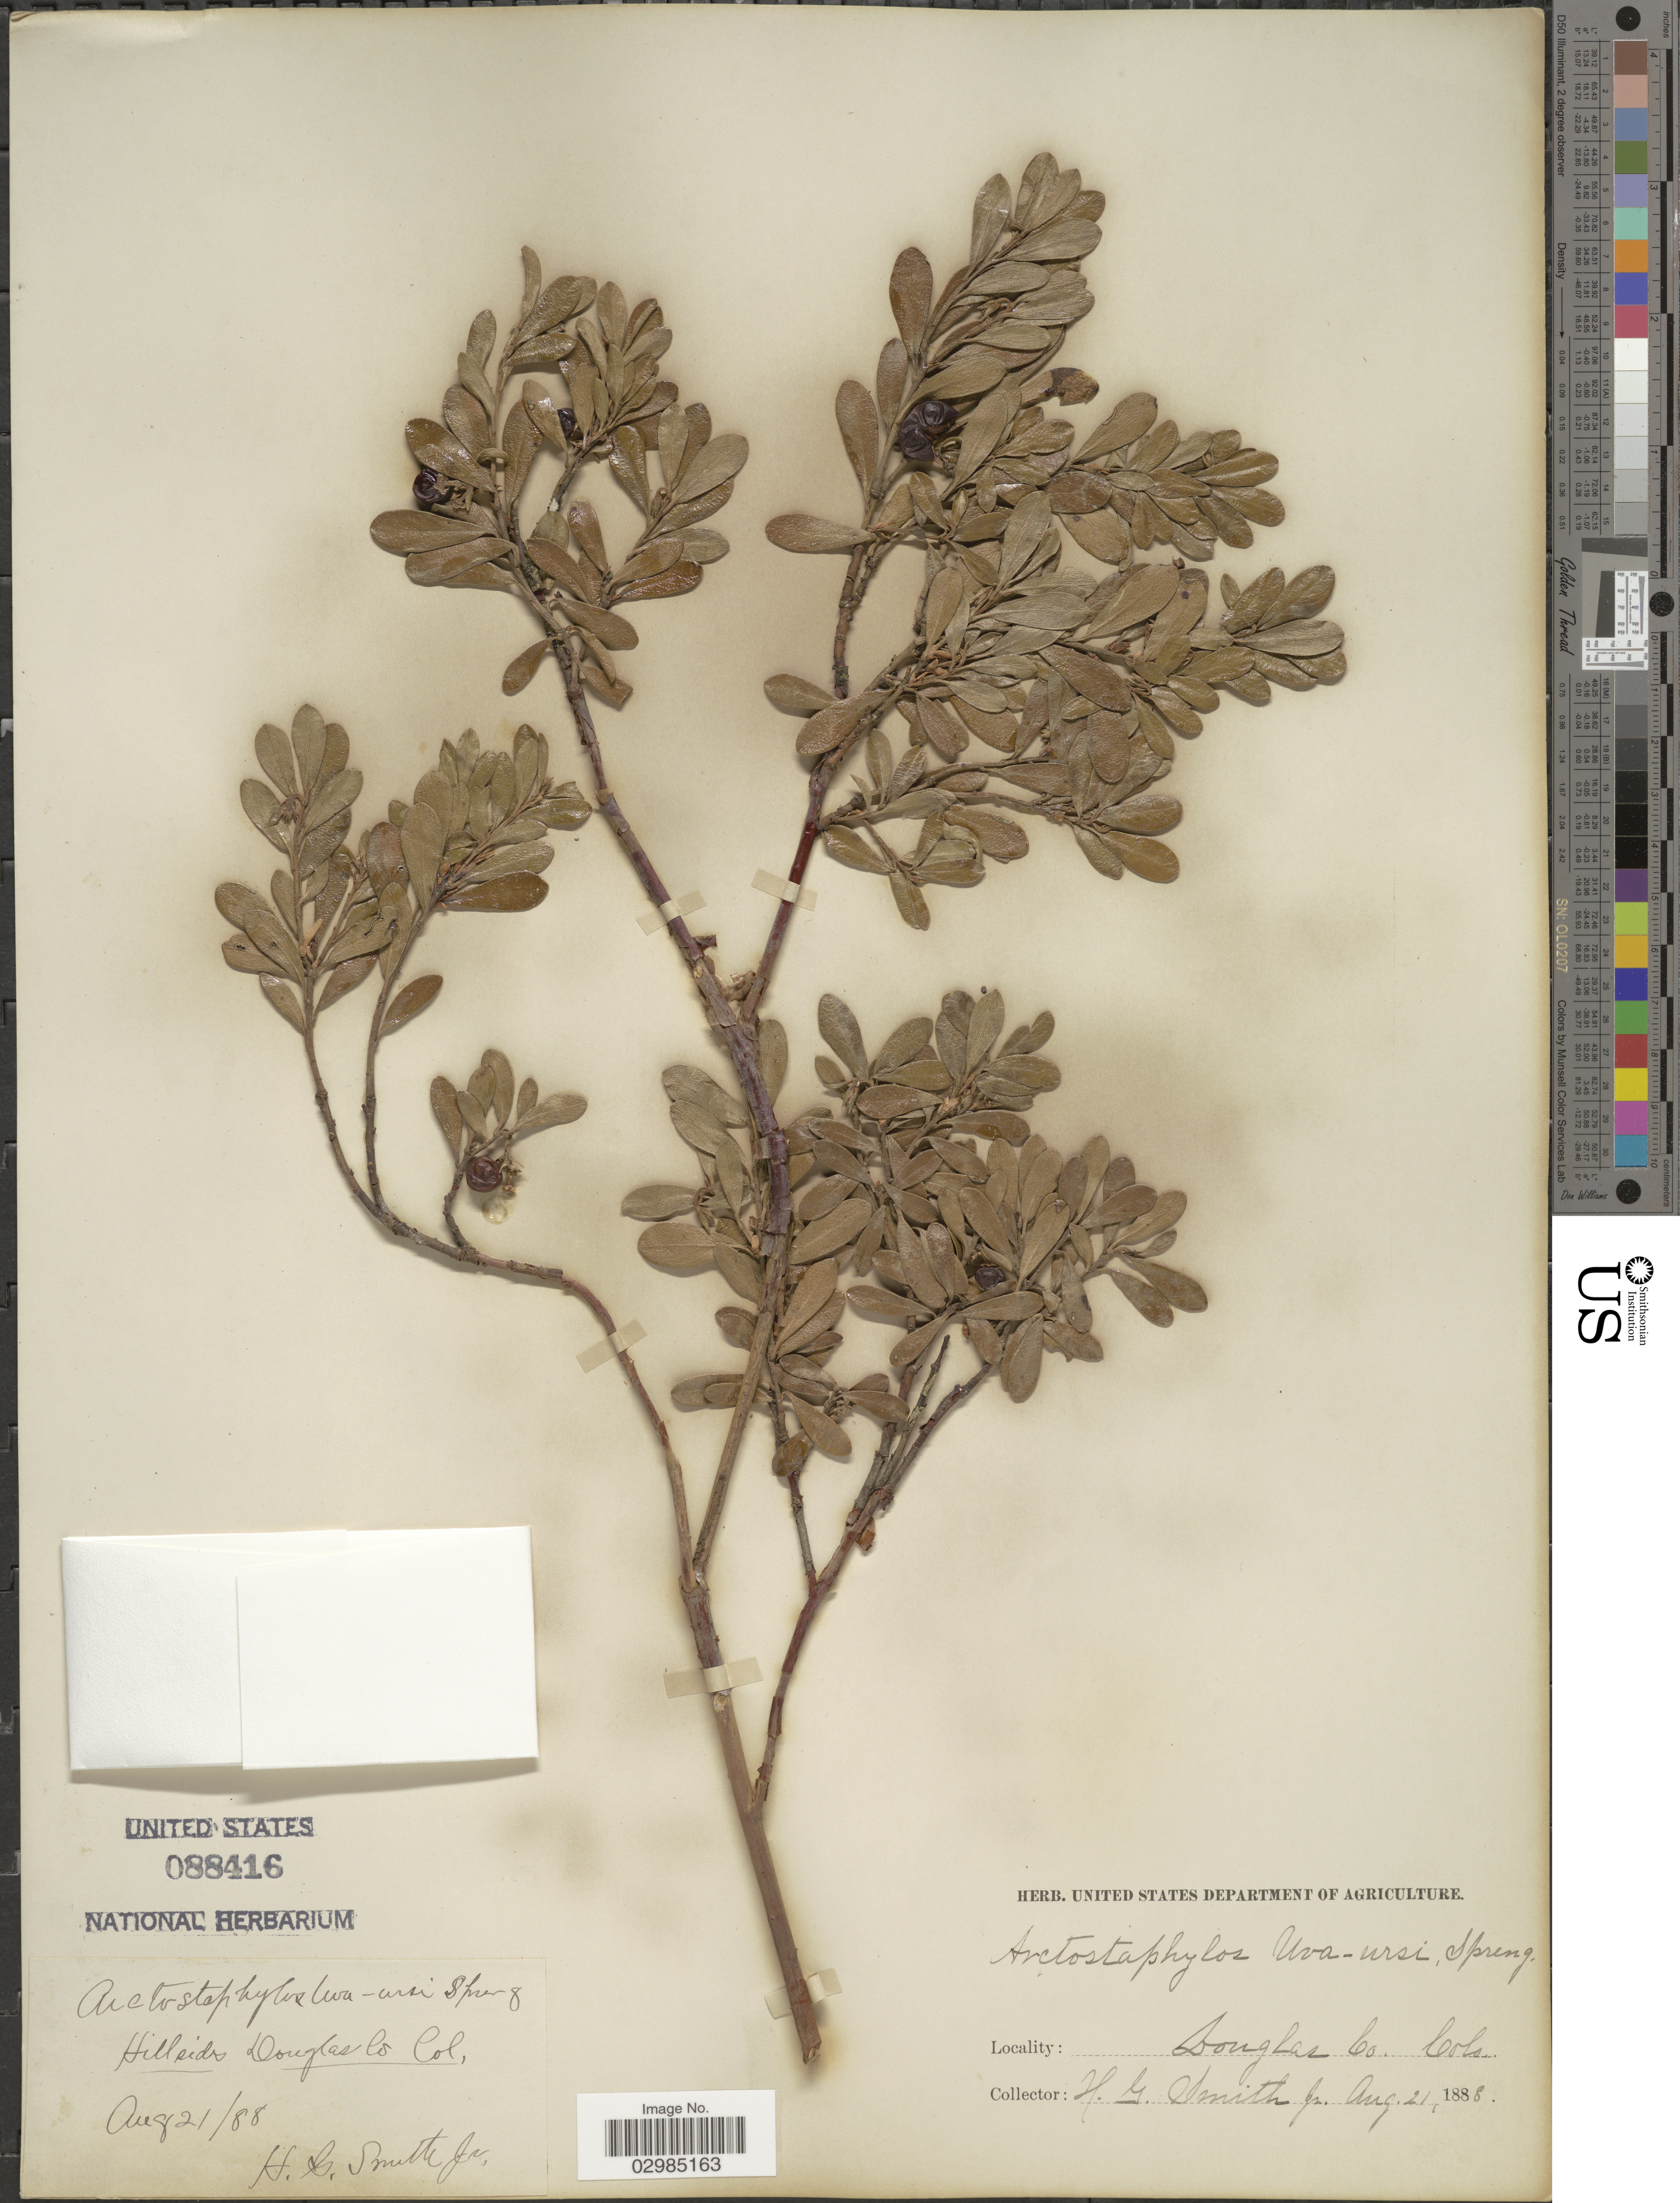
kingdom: Plantae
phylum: Tracheophyta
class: Magnoliopsida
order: Ericales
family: Ericaceae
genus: Arctostaphylos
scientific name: Arctostaphylos uva-ursi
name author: (L.) Spreng.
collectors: H. Smith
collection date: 1888-08-21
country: United States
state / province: Colorado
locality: Douglas Co.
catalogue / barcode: US 88416